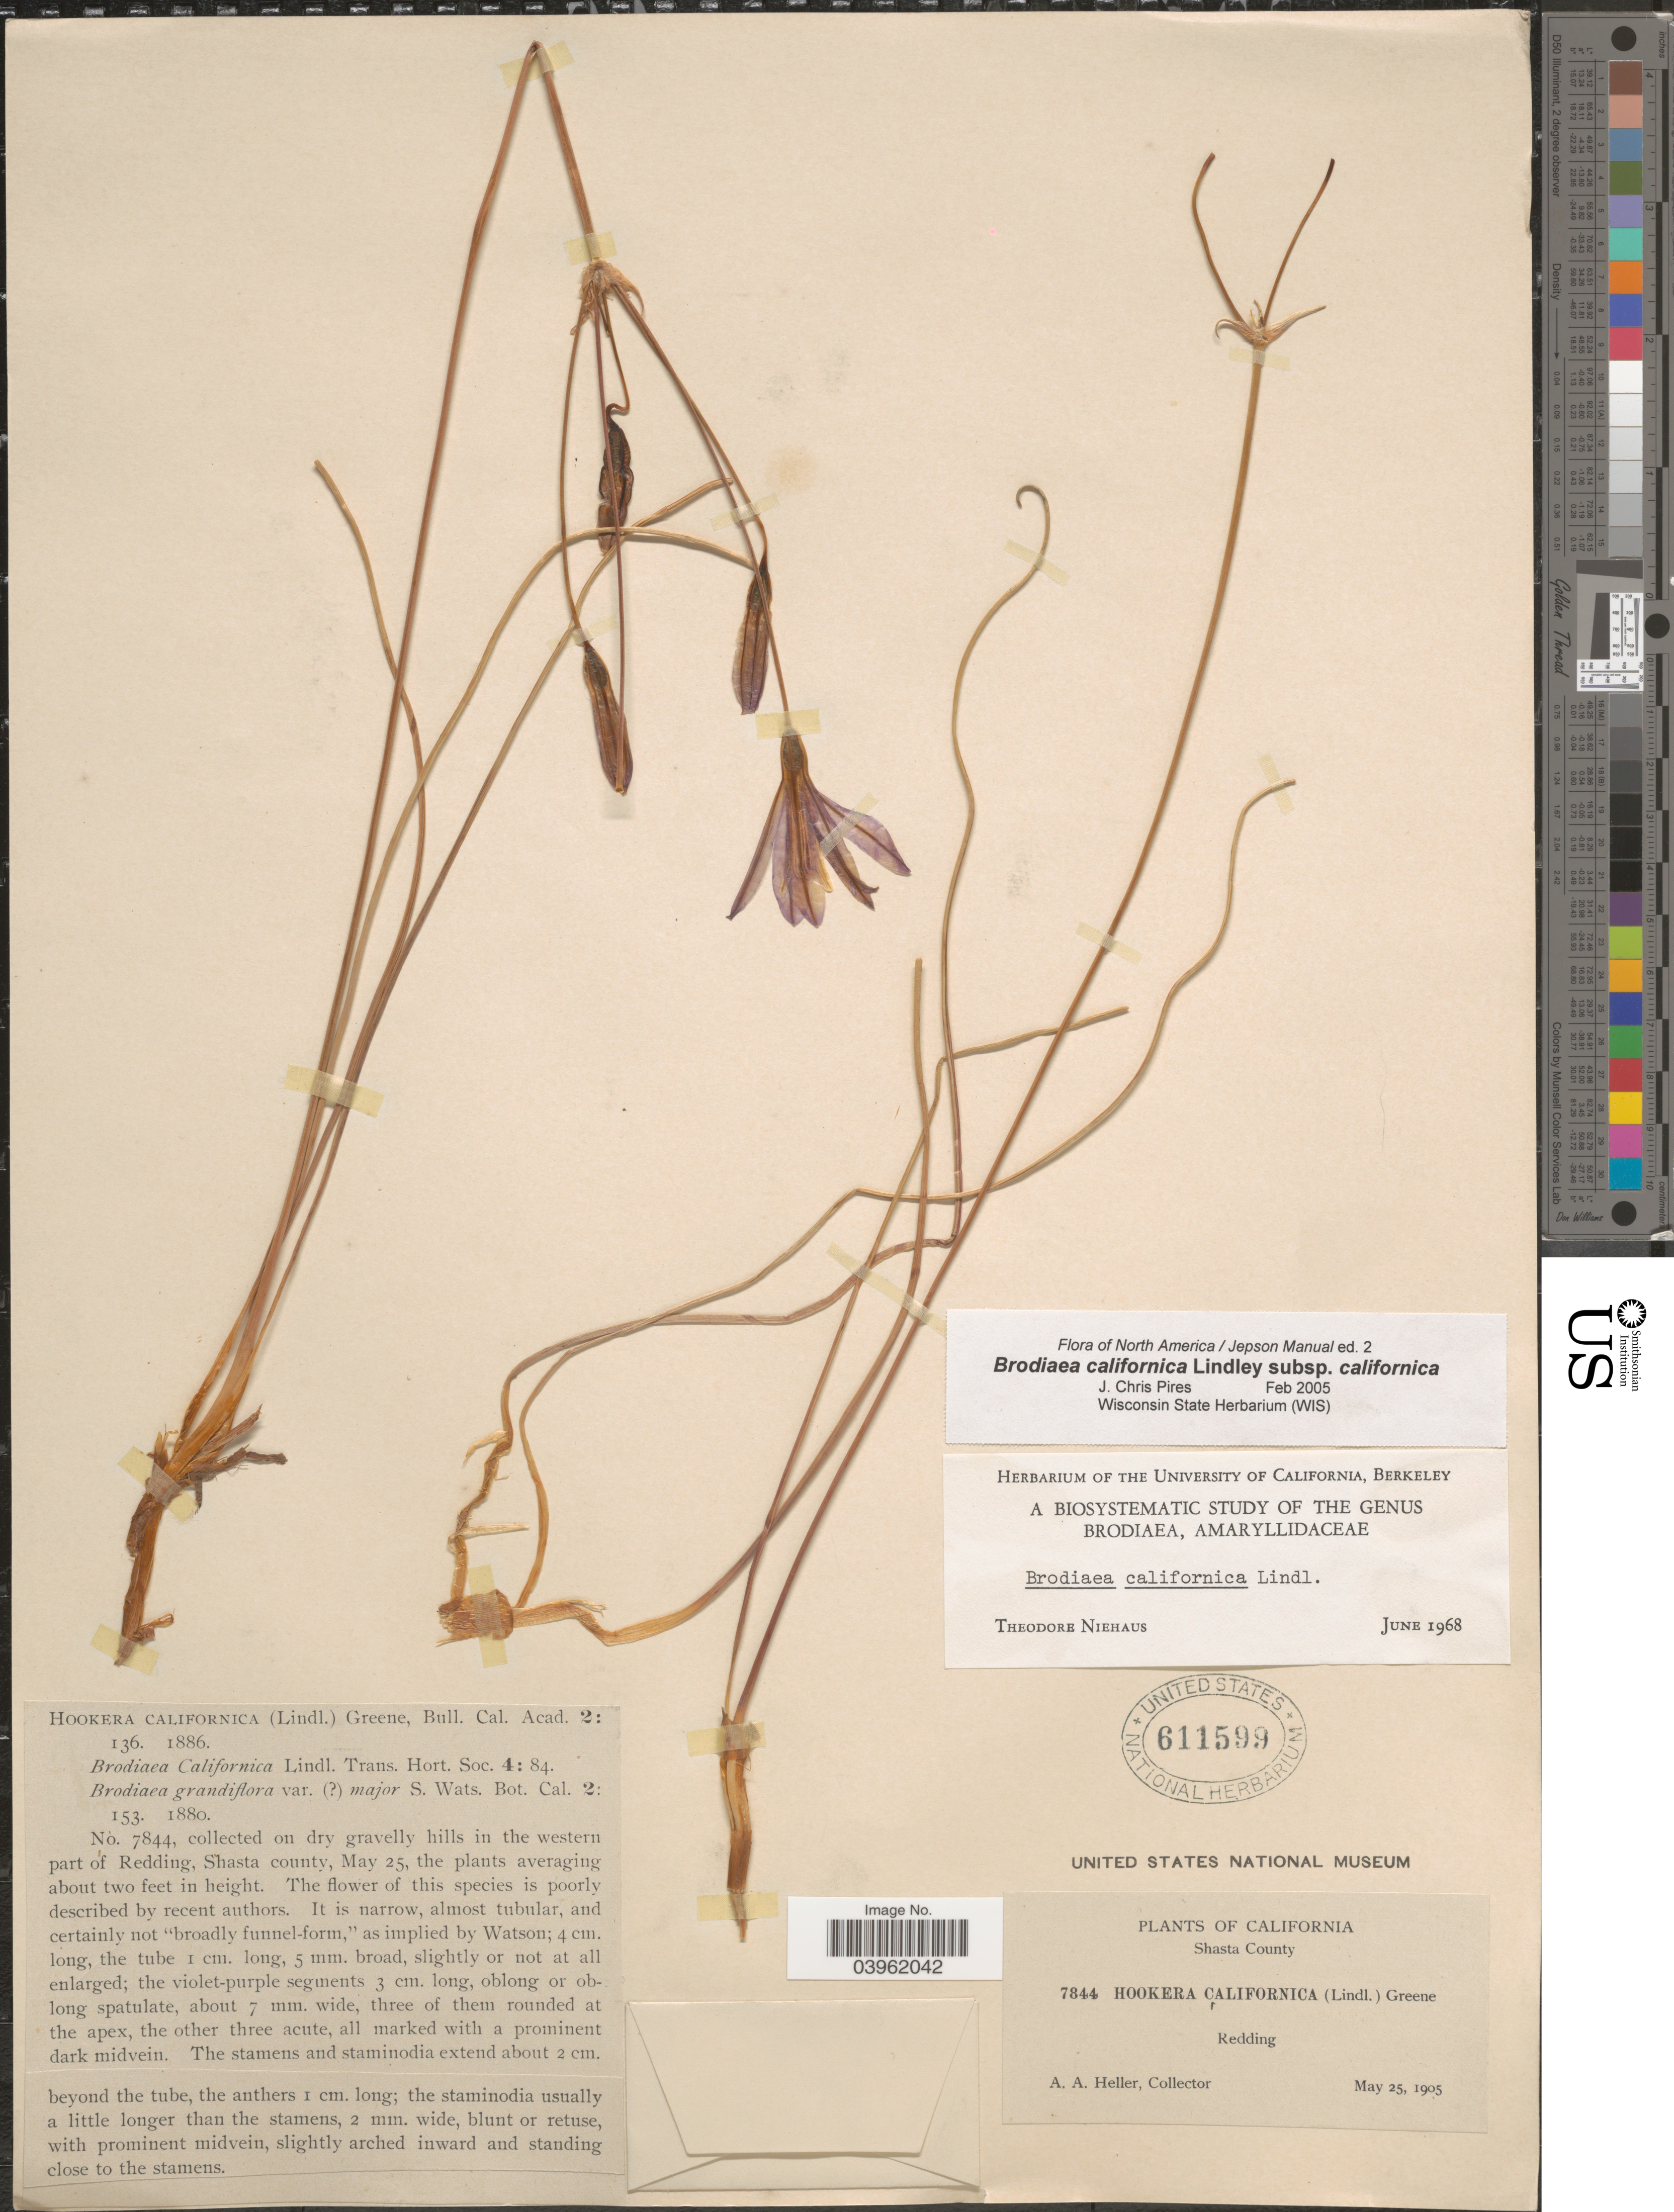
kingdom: Plantae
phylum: Tracheophyta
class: Liliopsida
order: Asparagales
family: Asparagaceae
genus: Brodiaea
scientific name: Brodiaea californica subsp. californica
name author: Lindl. ex Lem.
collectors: A. A. Heller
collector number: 7844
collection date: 1905-05-25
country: United States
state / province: California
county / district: Shasta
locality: In the western part of Redding, Shasta county. Shasta County. Redding.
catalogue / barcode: US 611599